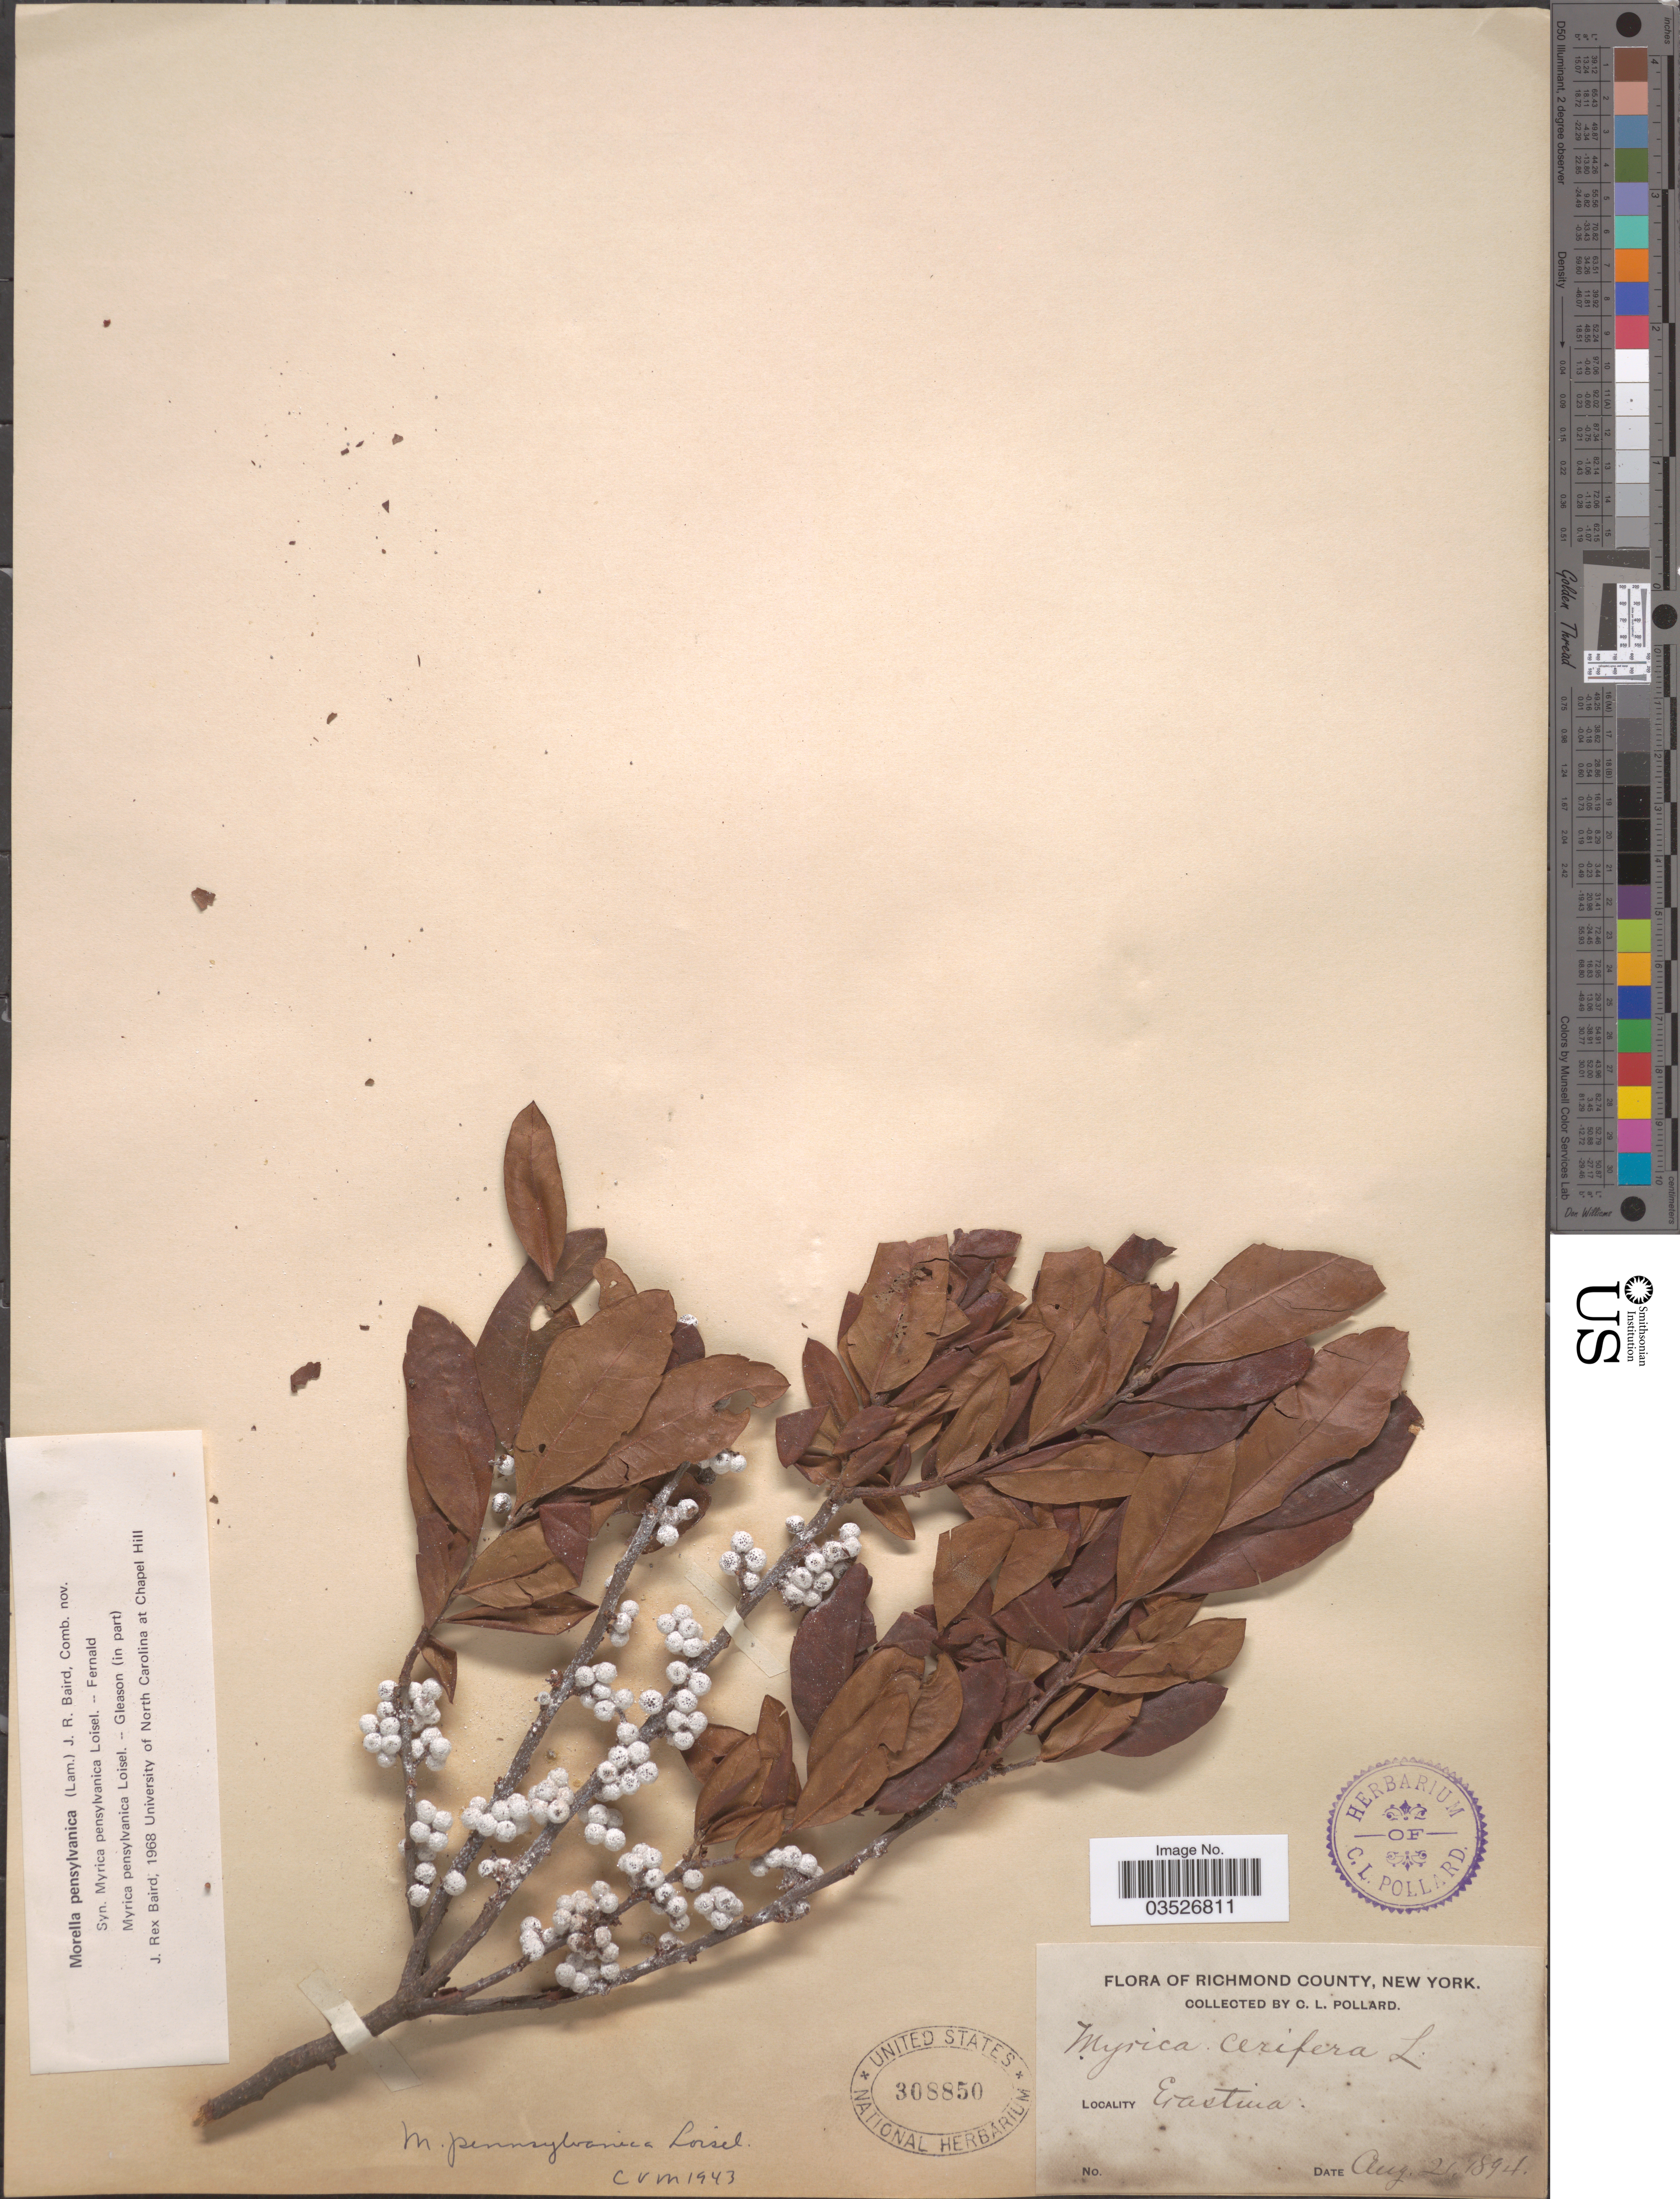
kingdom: Plantae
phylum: Tracheophyta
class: Magnoliopsida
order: Fagales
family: Myricaceae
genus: Morella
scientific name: Morella pensylvanica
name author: (Mirb.) Kartesz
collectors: C. L. Pollard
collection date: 1894-08-21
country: United States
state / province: New York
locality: Richmond County. Erastina.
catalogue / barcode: US 308850